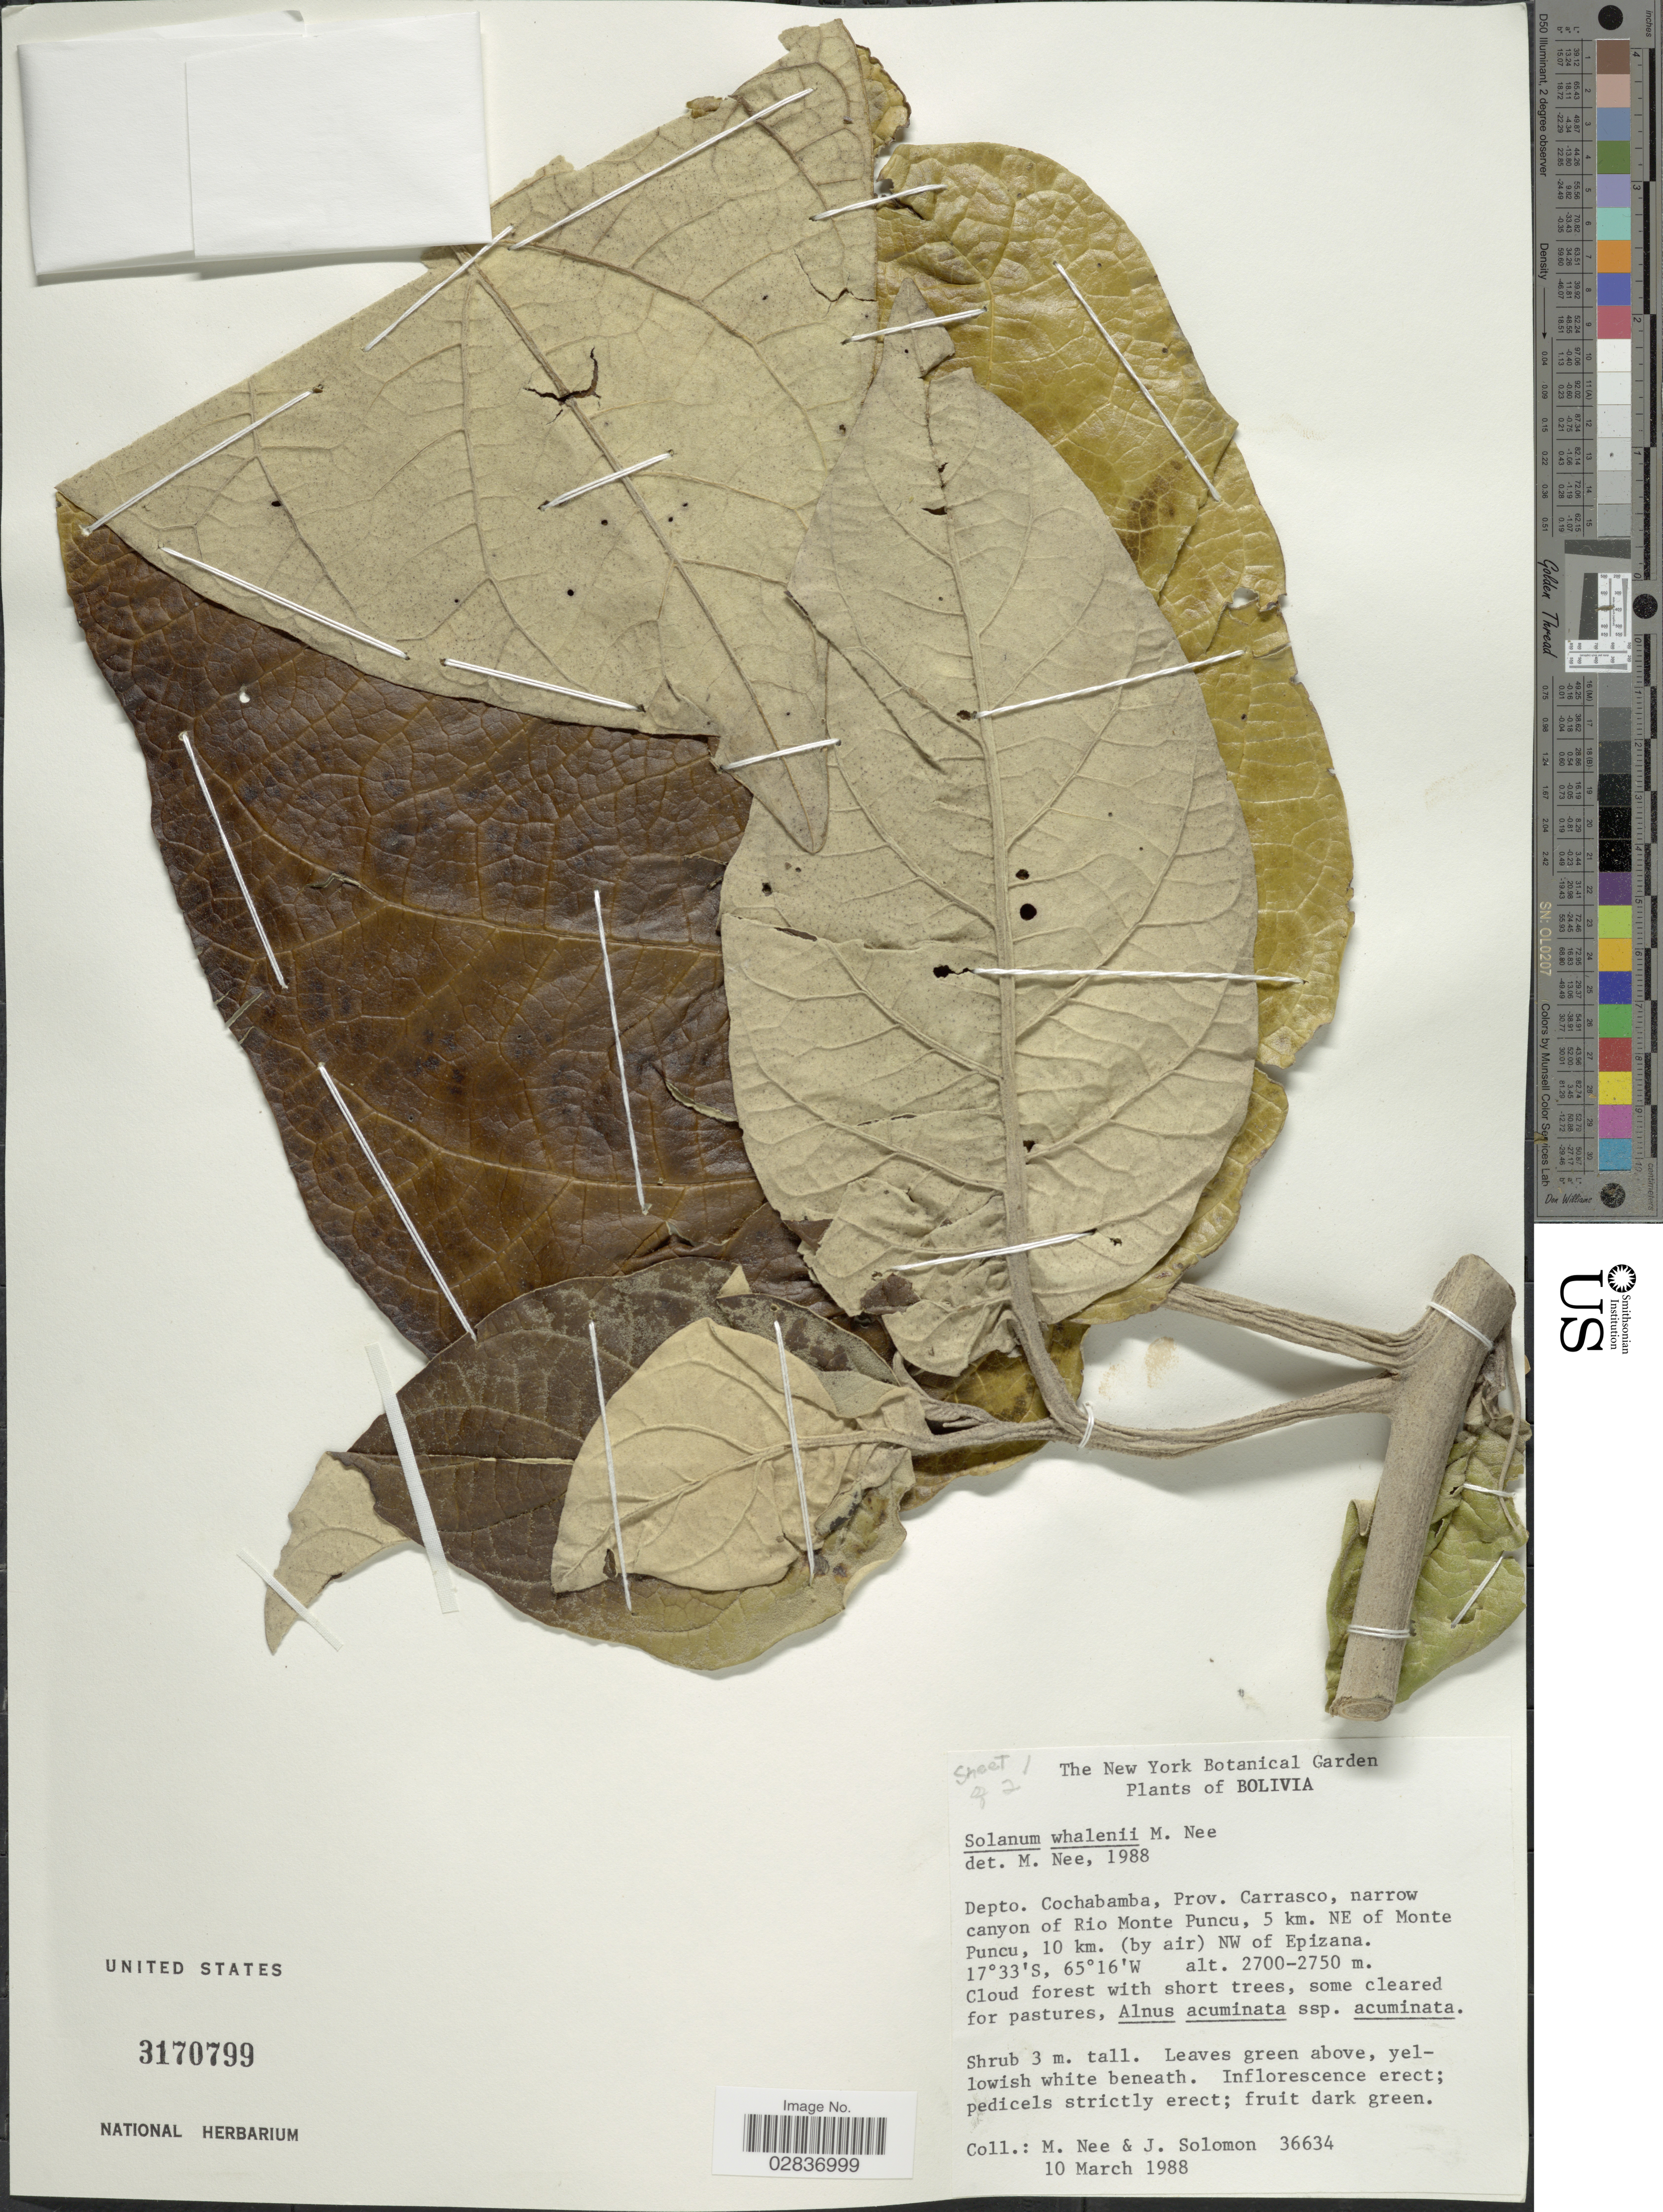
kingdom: Plantae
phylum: Tracheophyta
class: Magnoliopsida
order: Solanales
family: Solanaceae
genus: Solanum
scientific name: Solanum whalenii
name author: M. Nee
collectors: M. Nee & J. Solomon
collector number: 36634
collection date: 1988-03-10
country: Bolivia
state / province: Cochabamba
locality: Depto. Cochabamba, Prov. Carrasco, narrow canyon of Rio Monte Puncu, 5 km. NE of Monte Puncu, 10 km. (by air) NW of Epizana.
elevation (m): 2700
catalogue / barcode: US 3170799